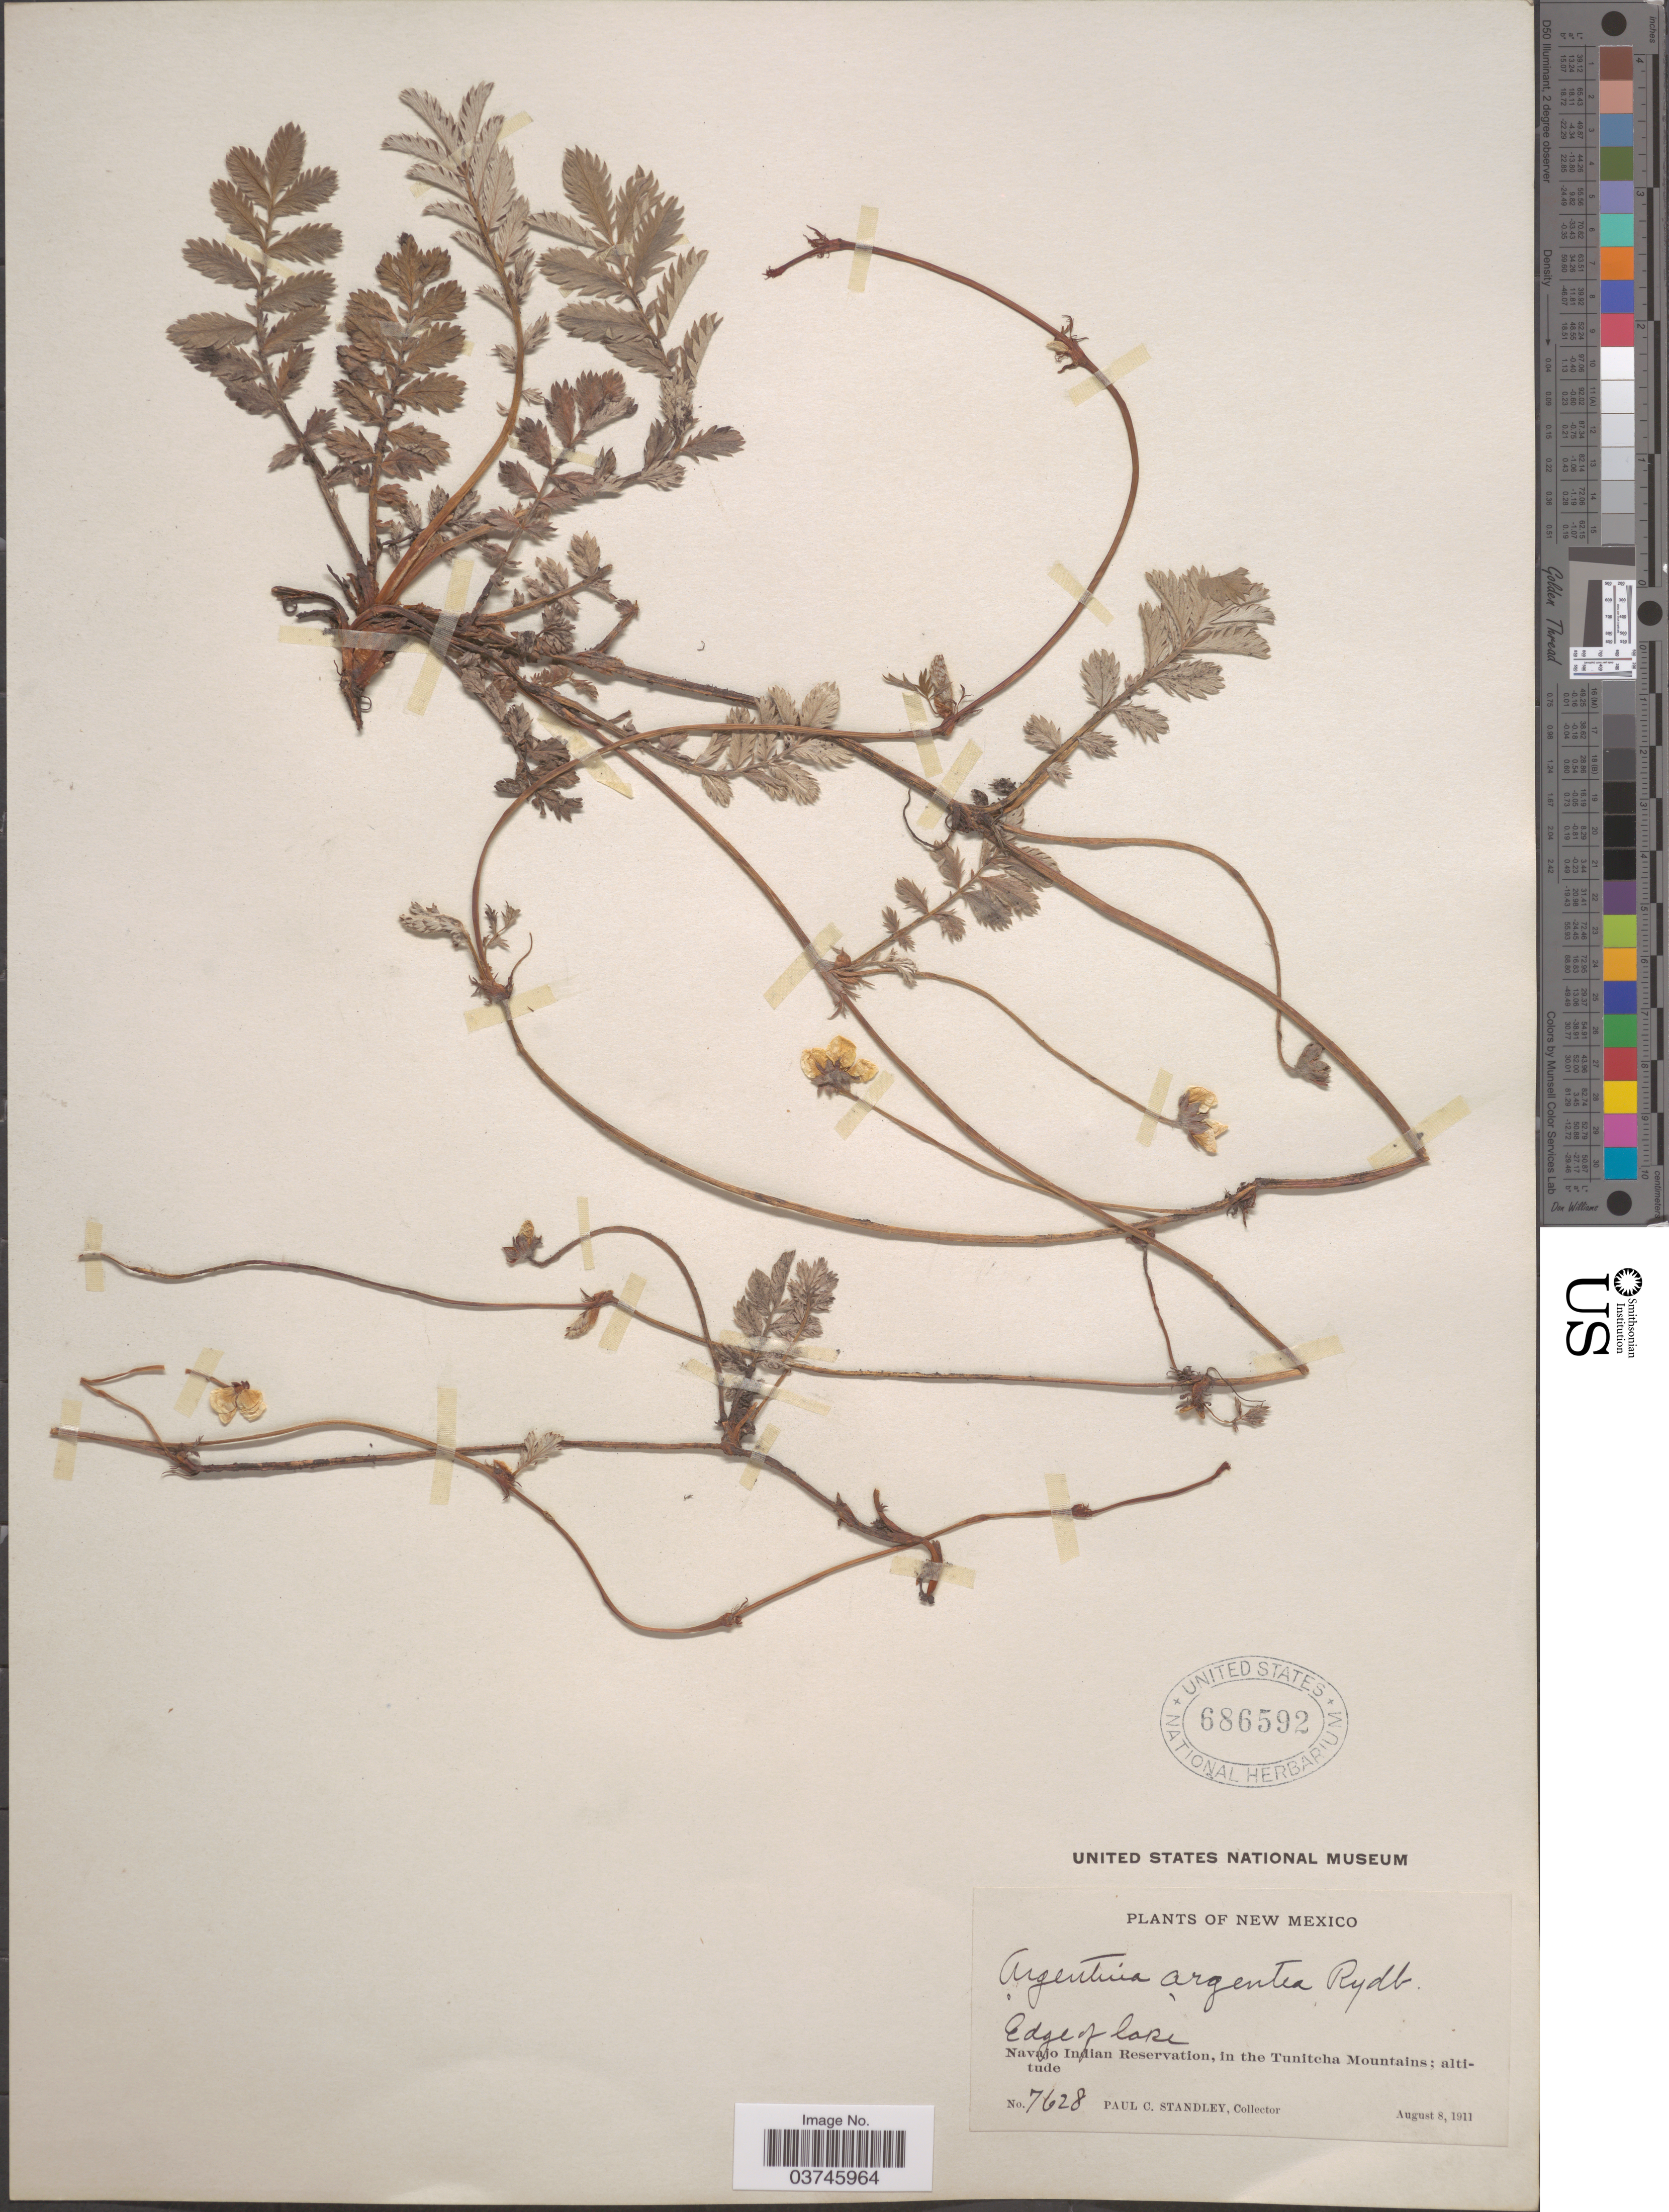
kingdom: Plantae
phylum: Tracheophyta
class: Magnoliopsida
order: Rosales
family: Rosaceae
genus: Argentina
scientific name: Argentina anserina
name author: (L.) Rydb.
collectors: P. C. Standley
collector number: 7628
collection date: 1911-08-08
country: United States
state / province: New Mexico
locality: Edge of lake. Navajo Indian Reservation, in the Tunitcha Mountains.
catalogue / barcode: US 686592